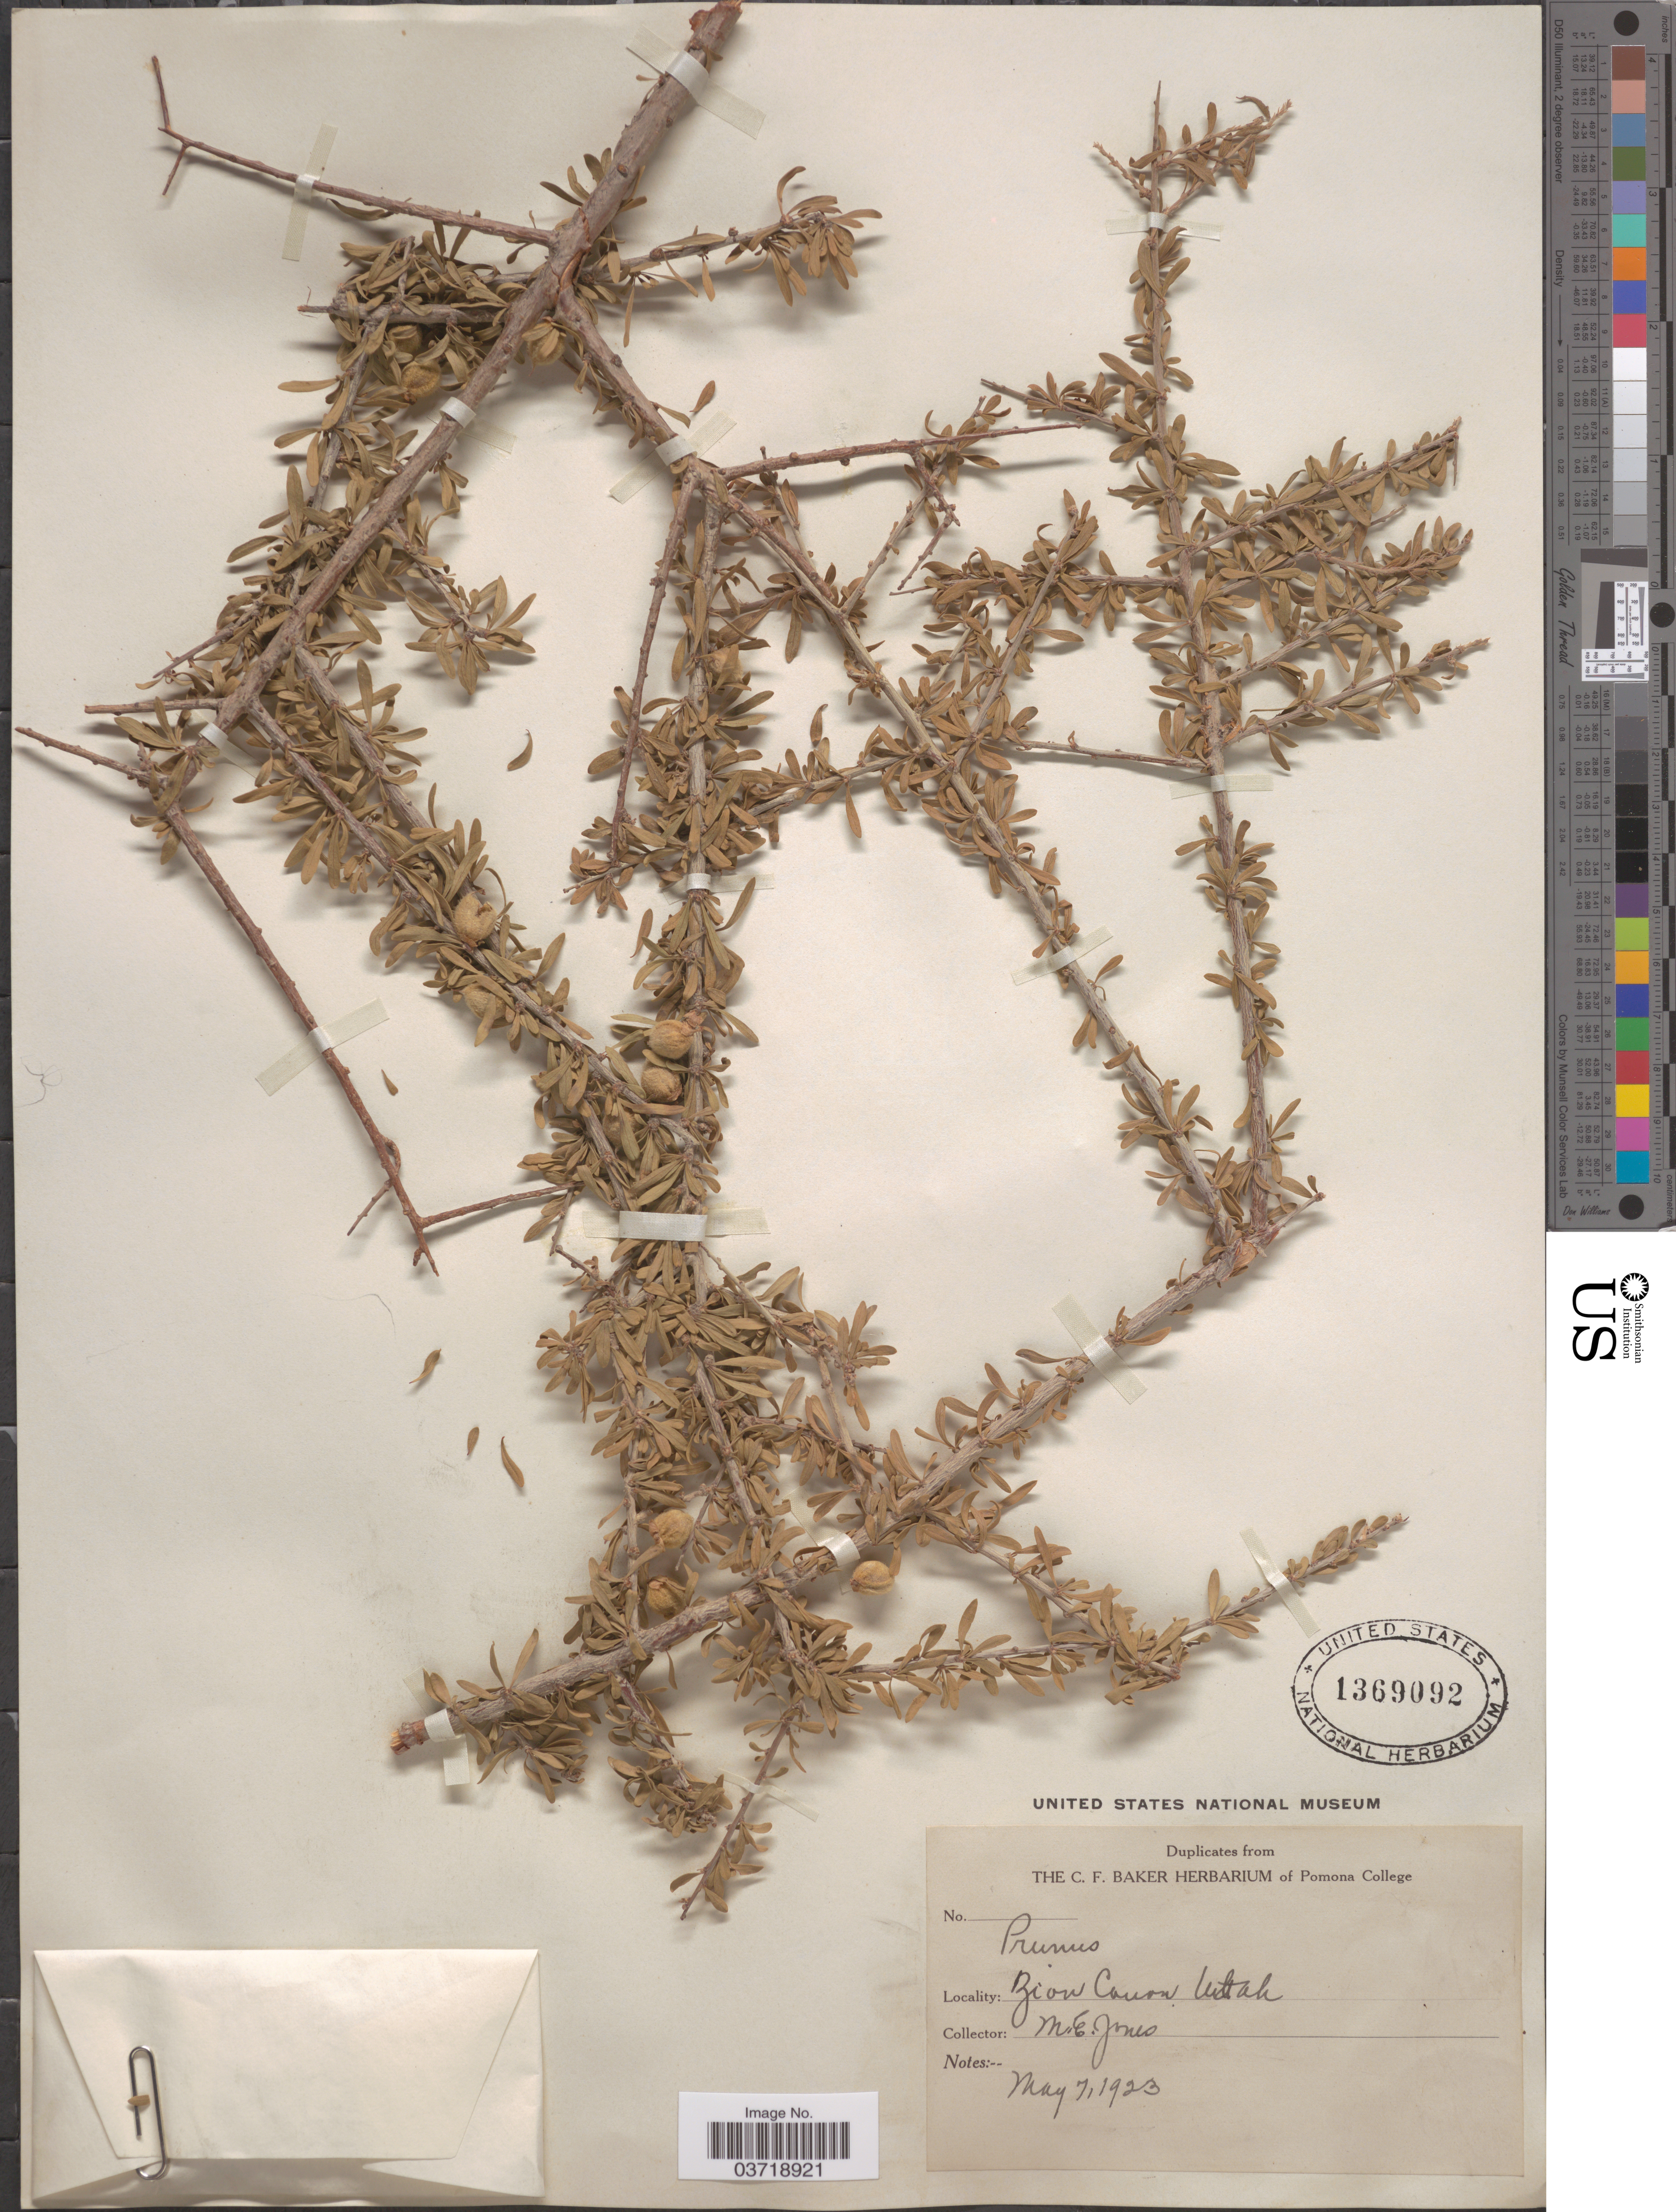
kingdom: Plantae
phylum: Tracheophyta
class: Magnoliopsida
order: Rosales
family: Rosaceae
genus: Prunus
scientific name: Prunus fasciculata var. fasciculata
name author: (Torr.) A. Gray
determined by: Strong, Mark T., (BOT), Smithsonian Institution - National Museum of Natural History (UNITED STATES)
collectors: M. E. Jones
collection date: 1923-05-07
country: United States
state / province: Utah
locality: Zion Canon.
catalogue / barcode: US 1369092